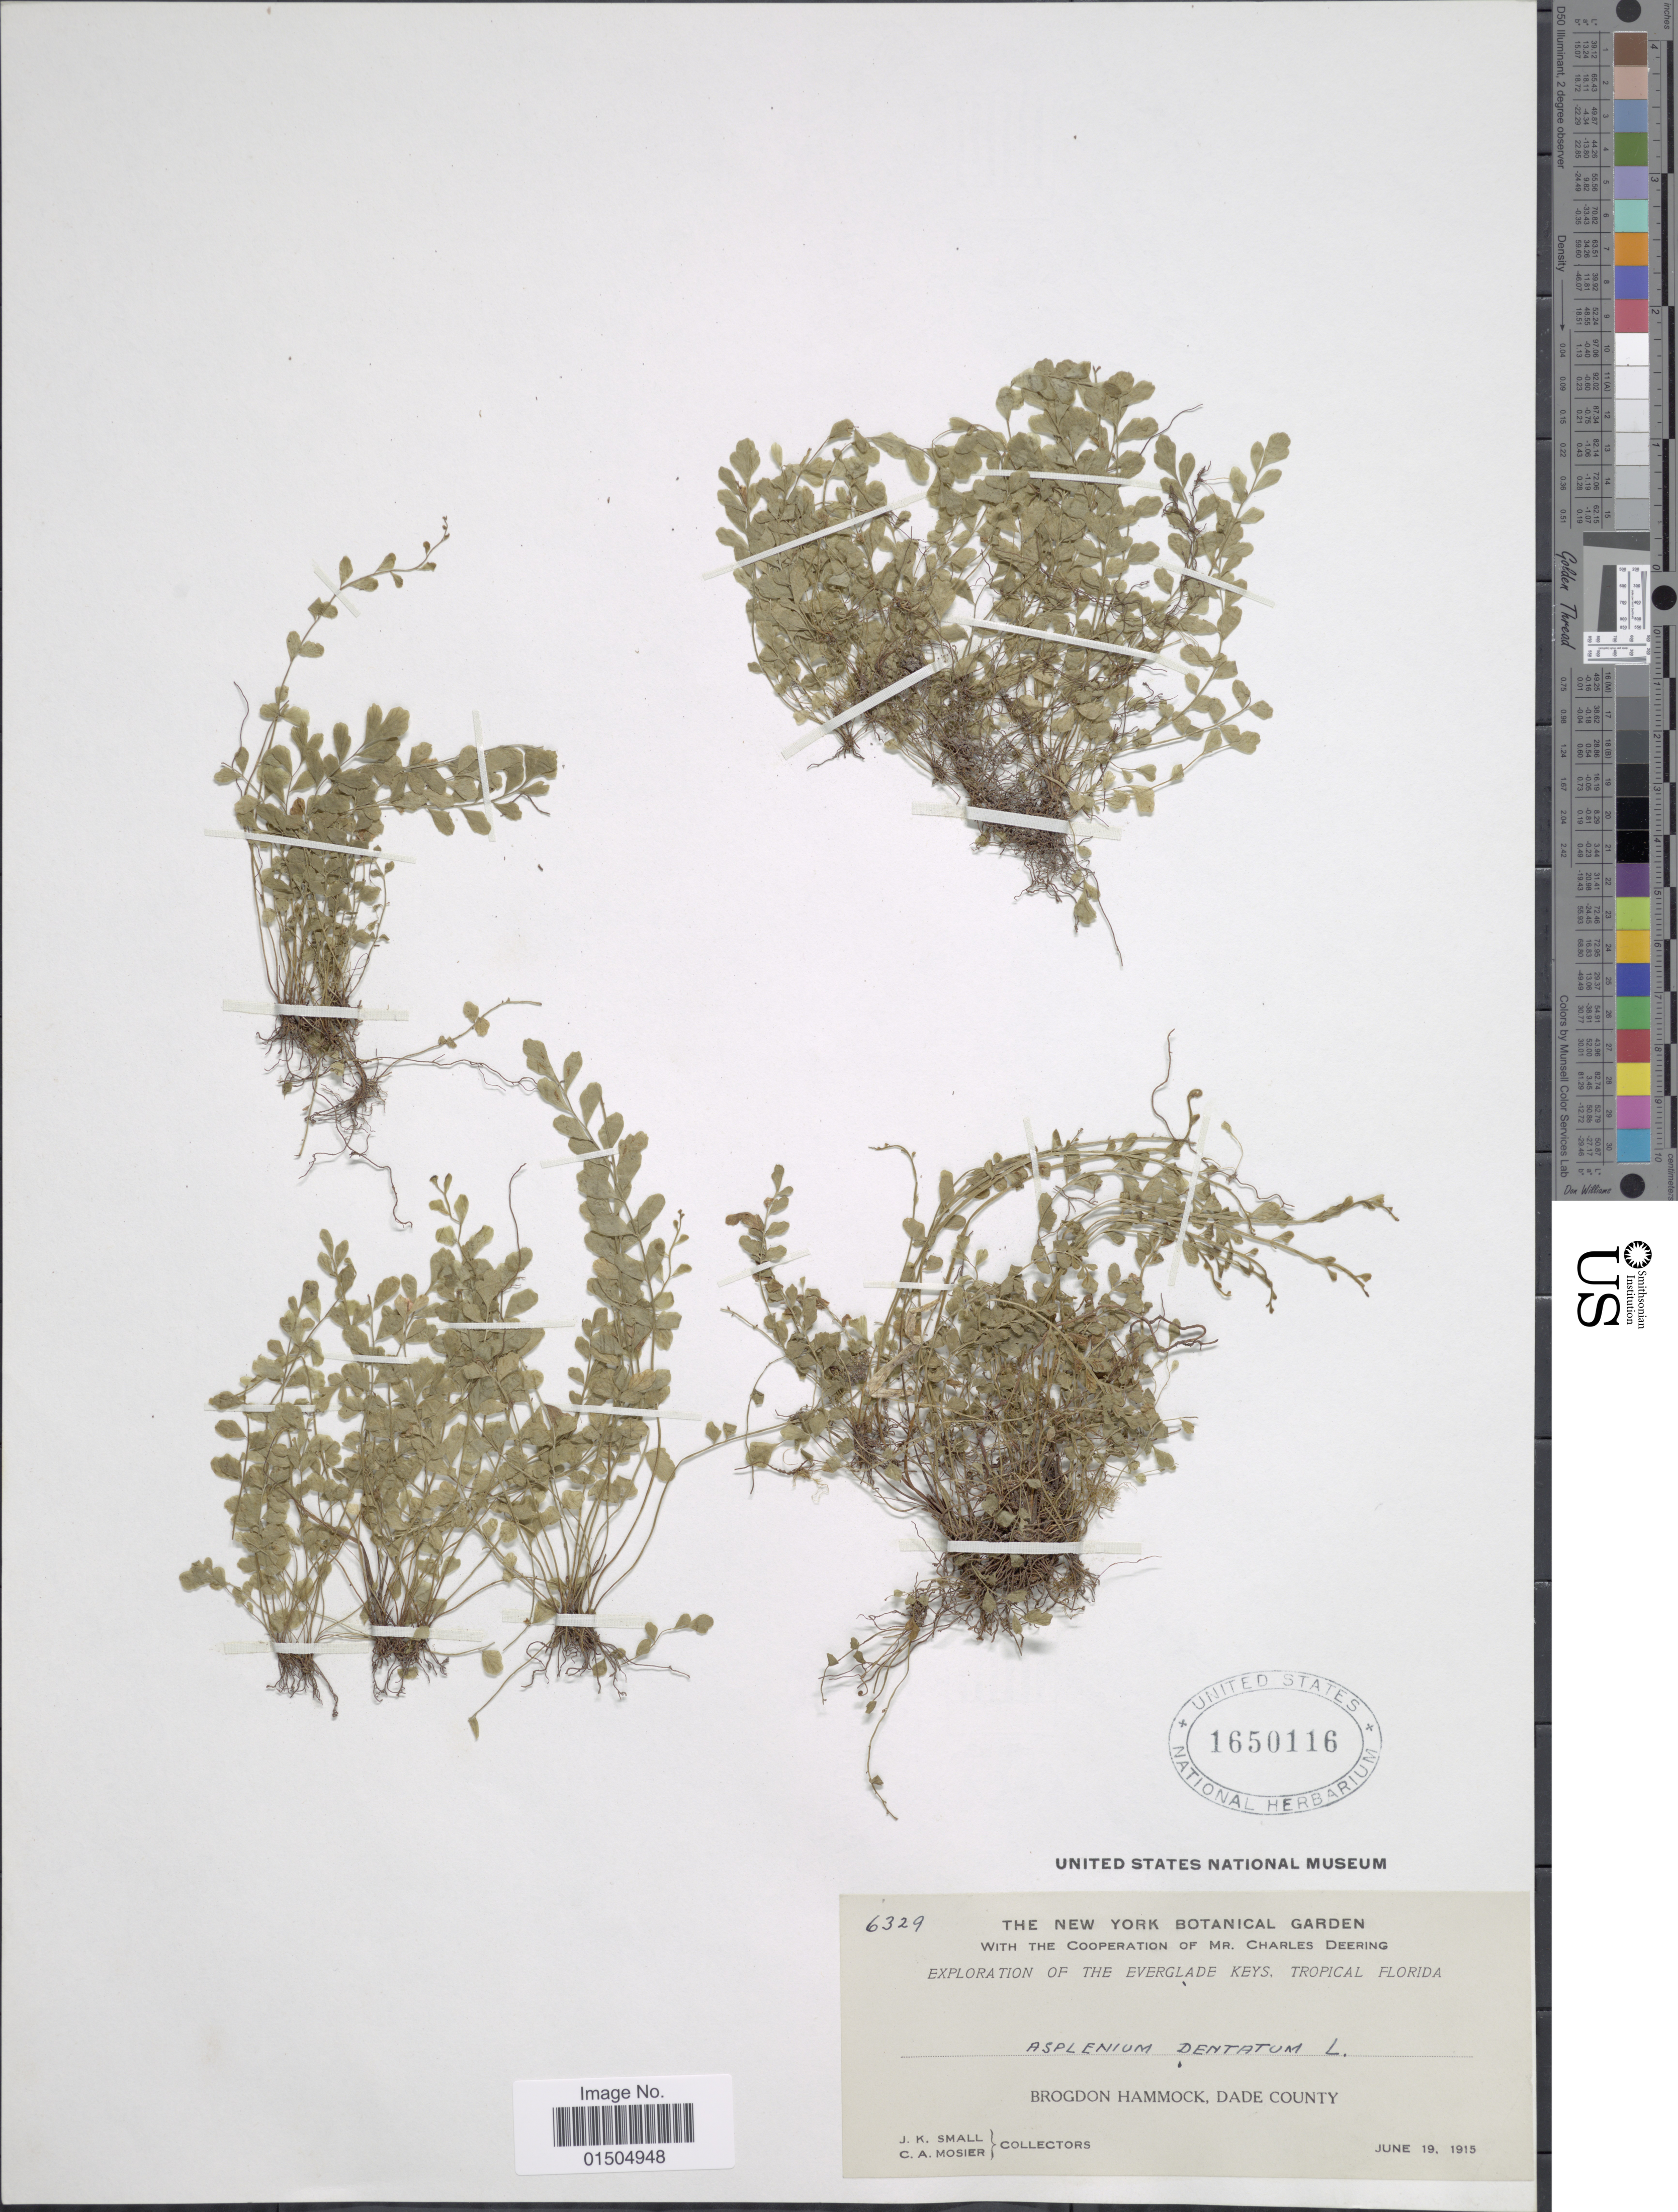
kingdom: Plantae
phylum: Tracheophyta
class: Polypodiopsida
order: Polypodiales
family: Aspleniaceae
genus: Asplenium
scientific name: Asplenium trichomanes-dentatum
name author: L.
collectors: J. K. Small & C. A. Mosier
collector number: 6329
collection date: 1915-06-19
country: United States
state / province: Florida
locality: Everglades Keys, Tropical Florida. Brogdon Hammock, Dade County.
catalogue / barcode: US 1650116